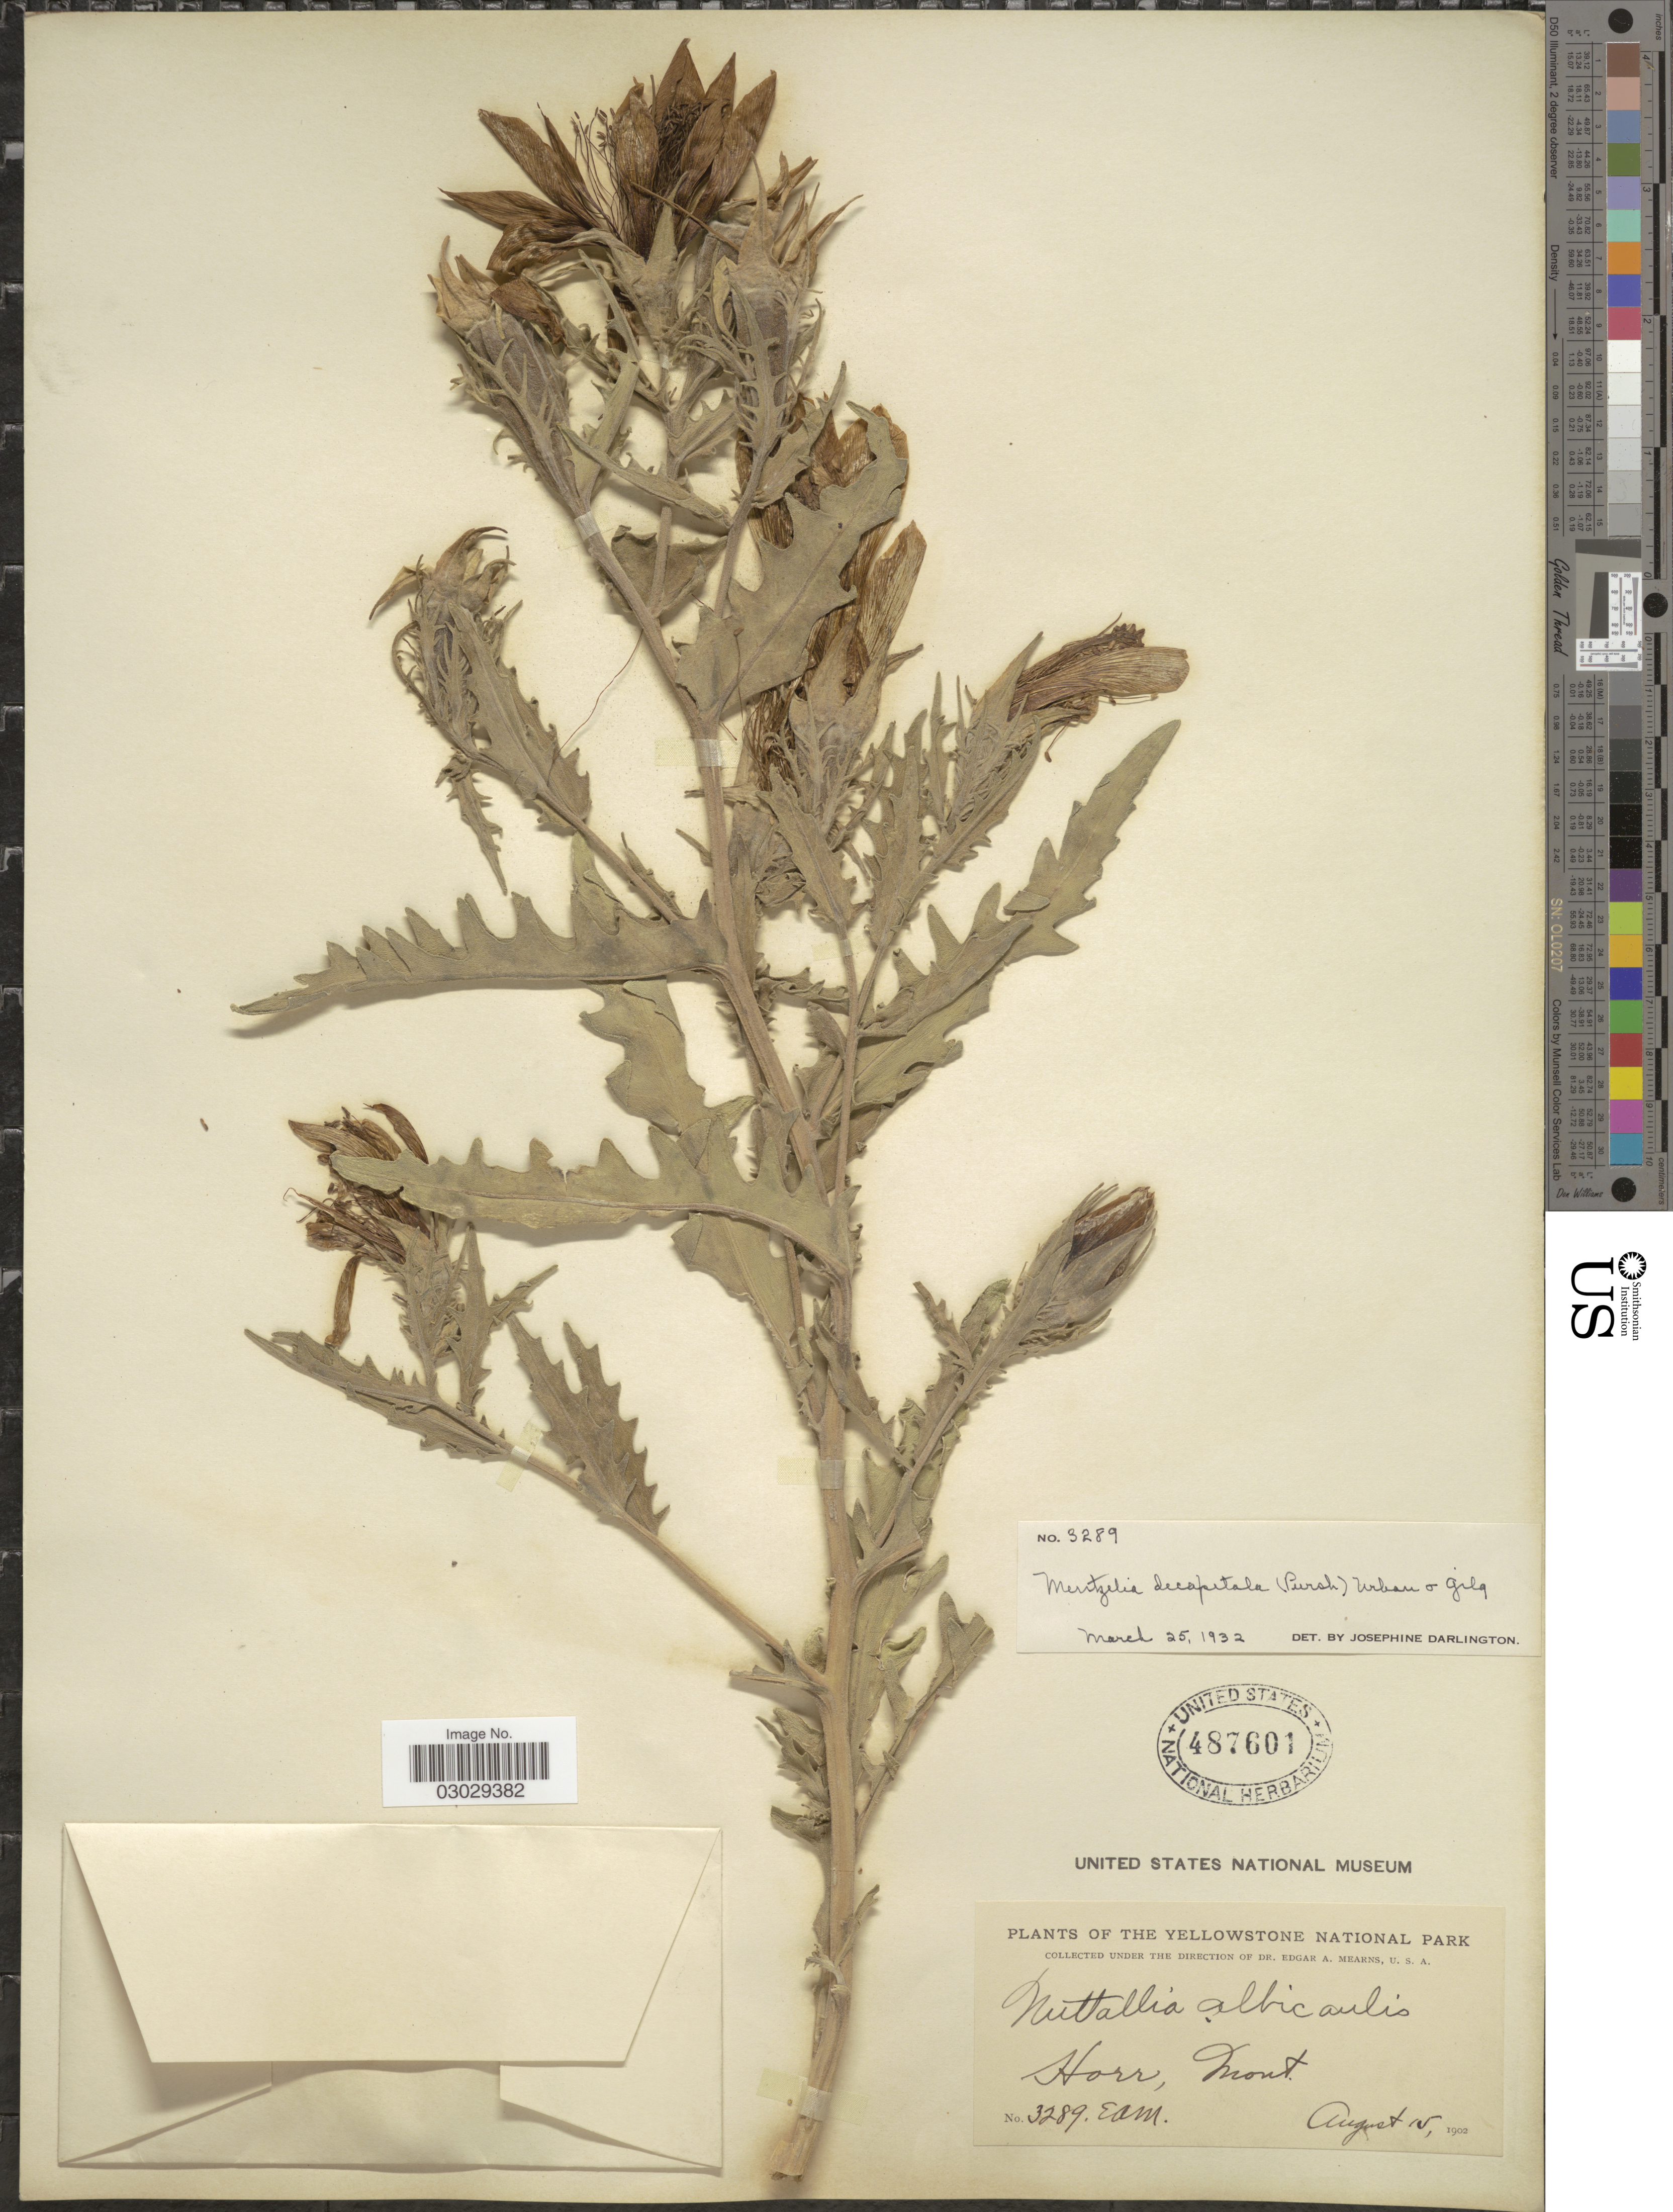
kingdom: Plantae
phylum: Tracheophyta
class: Magnoliopsida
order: Cornales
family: Loasaceae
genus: Mentzelia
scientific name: Mentzelia decapetala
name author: (Sims) Urb.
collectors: E. A. Mearns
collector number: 3289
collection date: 1902-08-15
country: United States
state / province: Montana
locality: The Yellowstone National Park. Horr.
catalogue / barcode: US 487601